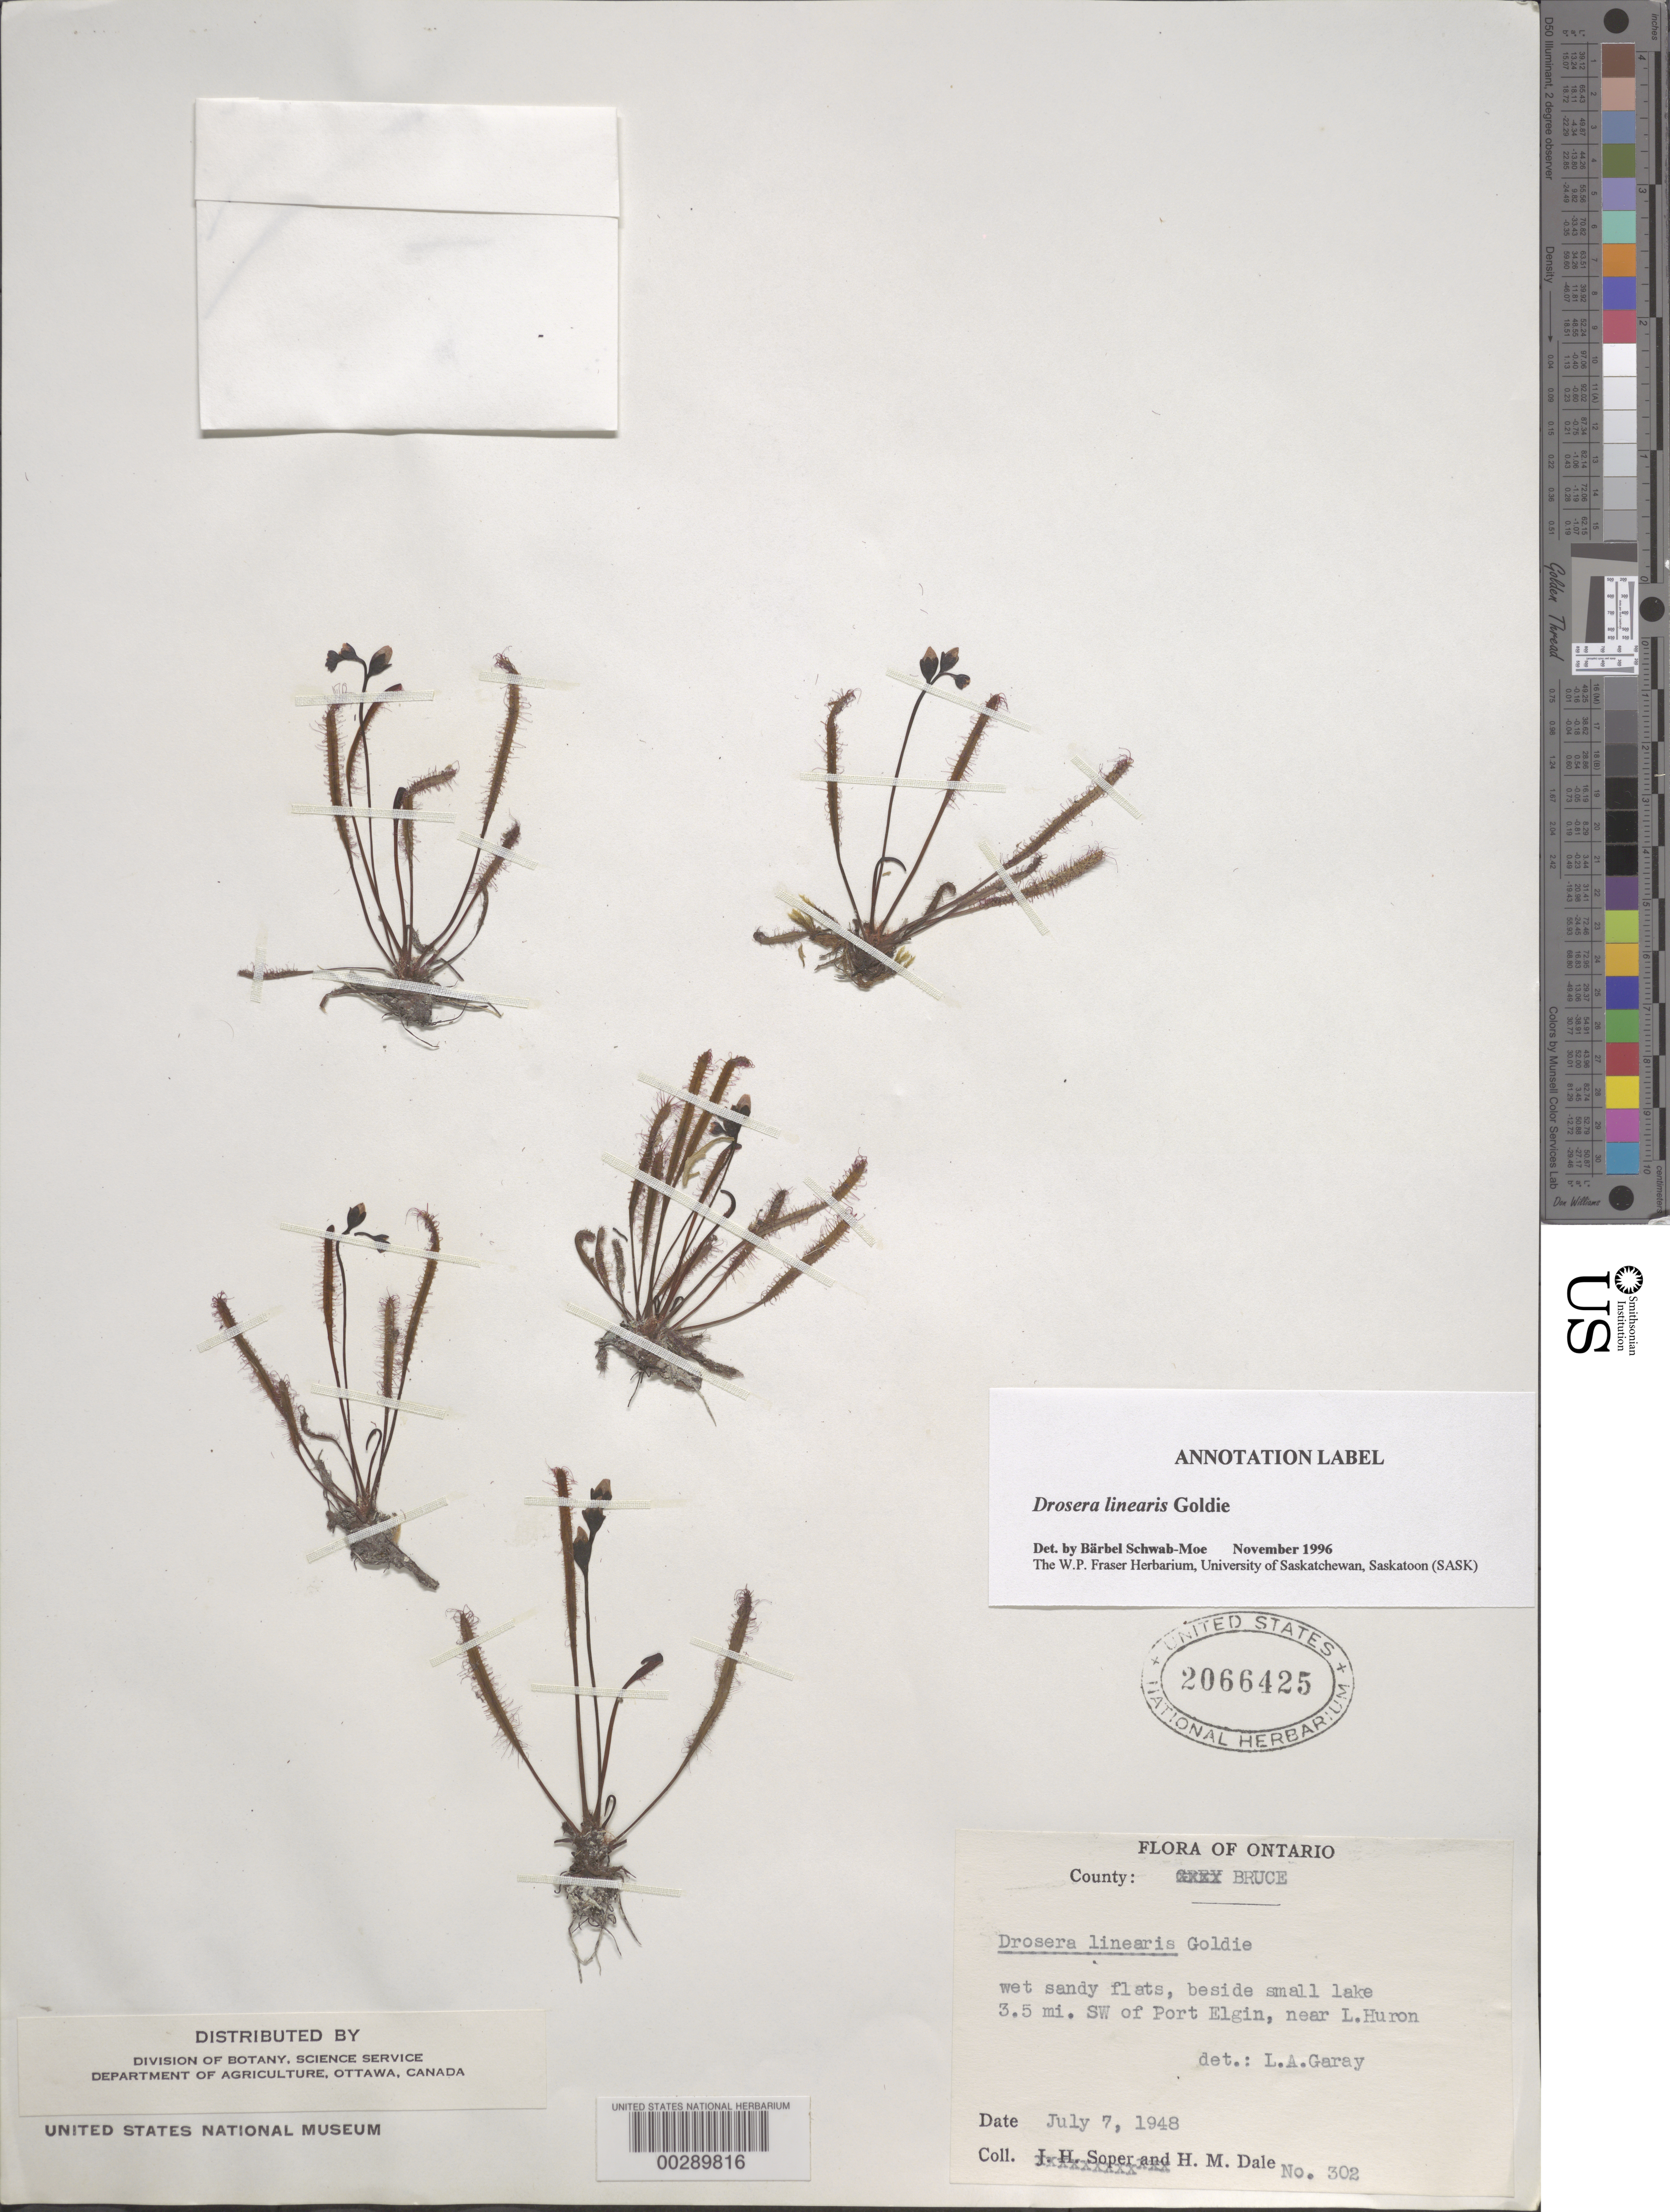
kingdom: Plantae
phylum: Tracheophyta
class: Magnoliopsida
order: Caryophyllales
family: Droseraceae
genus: Drosera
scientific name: Drosera linearis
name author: Goldie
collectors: H. M. Dale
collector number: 302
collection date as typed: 07 Jul 1948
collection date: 1948-07-07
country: Canada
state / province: Ontario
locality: Sw of port elgin, shore of lake huron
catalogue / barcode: US 2066425